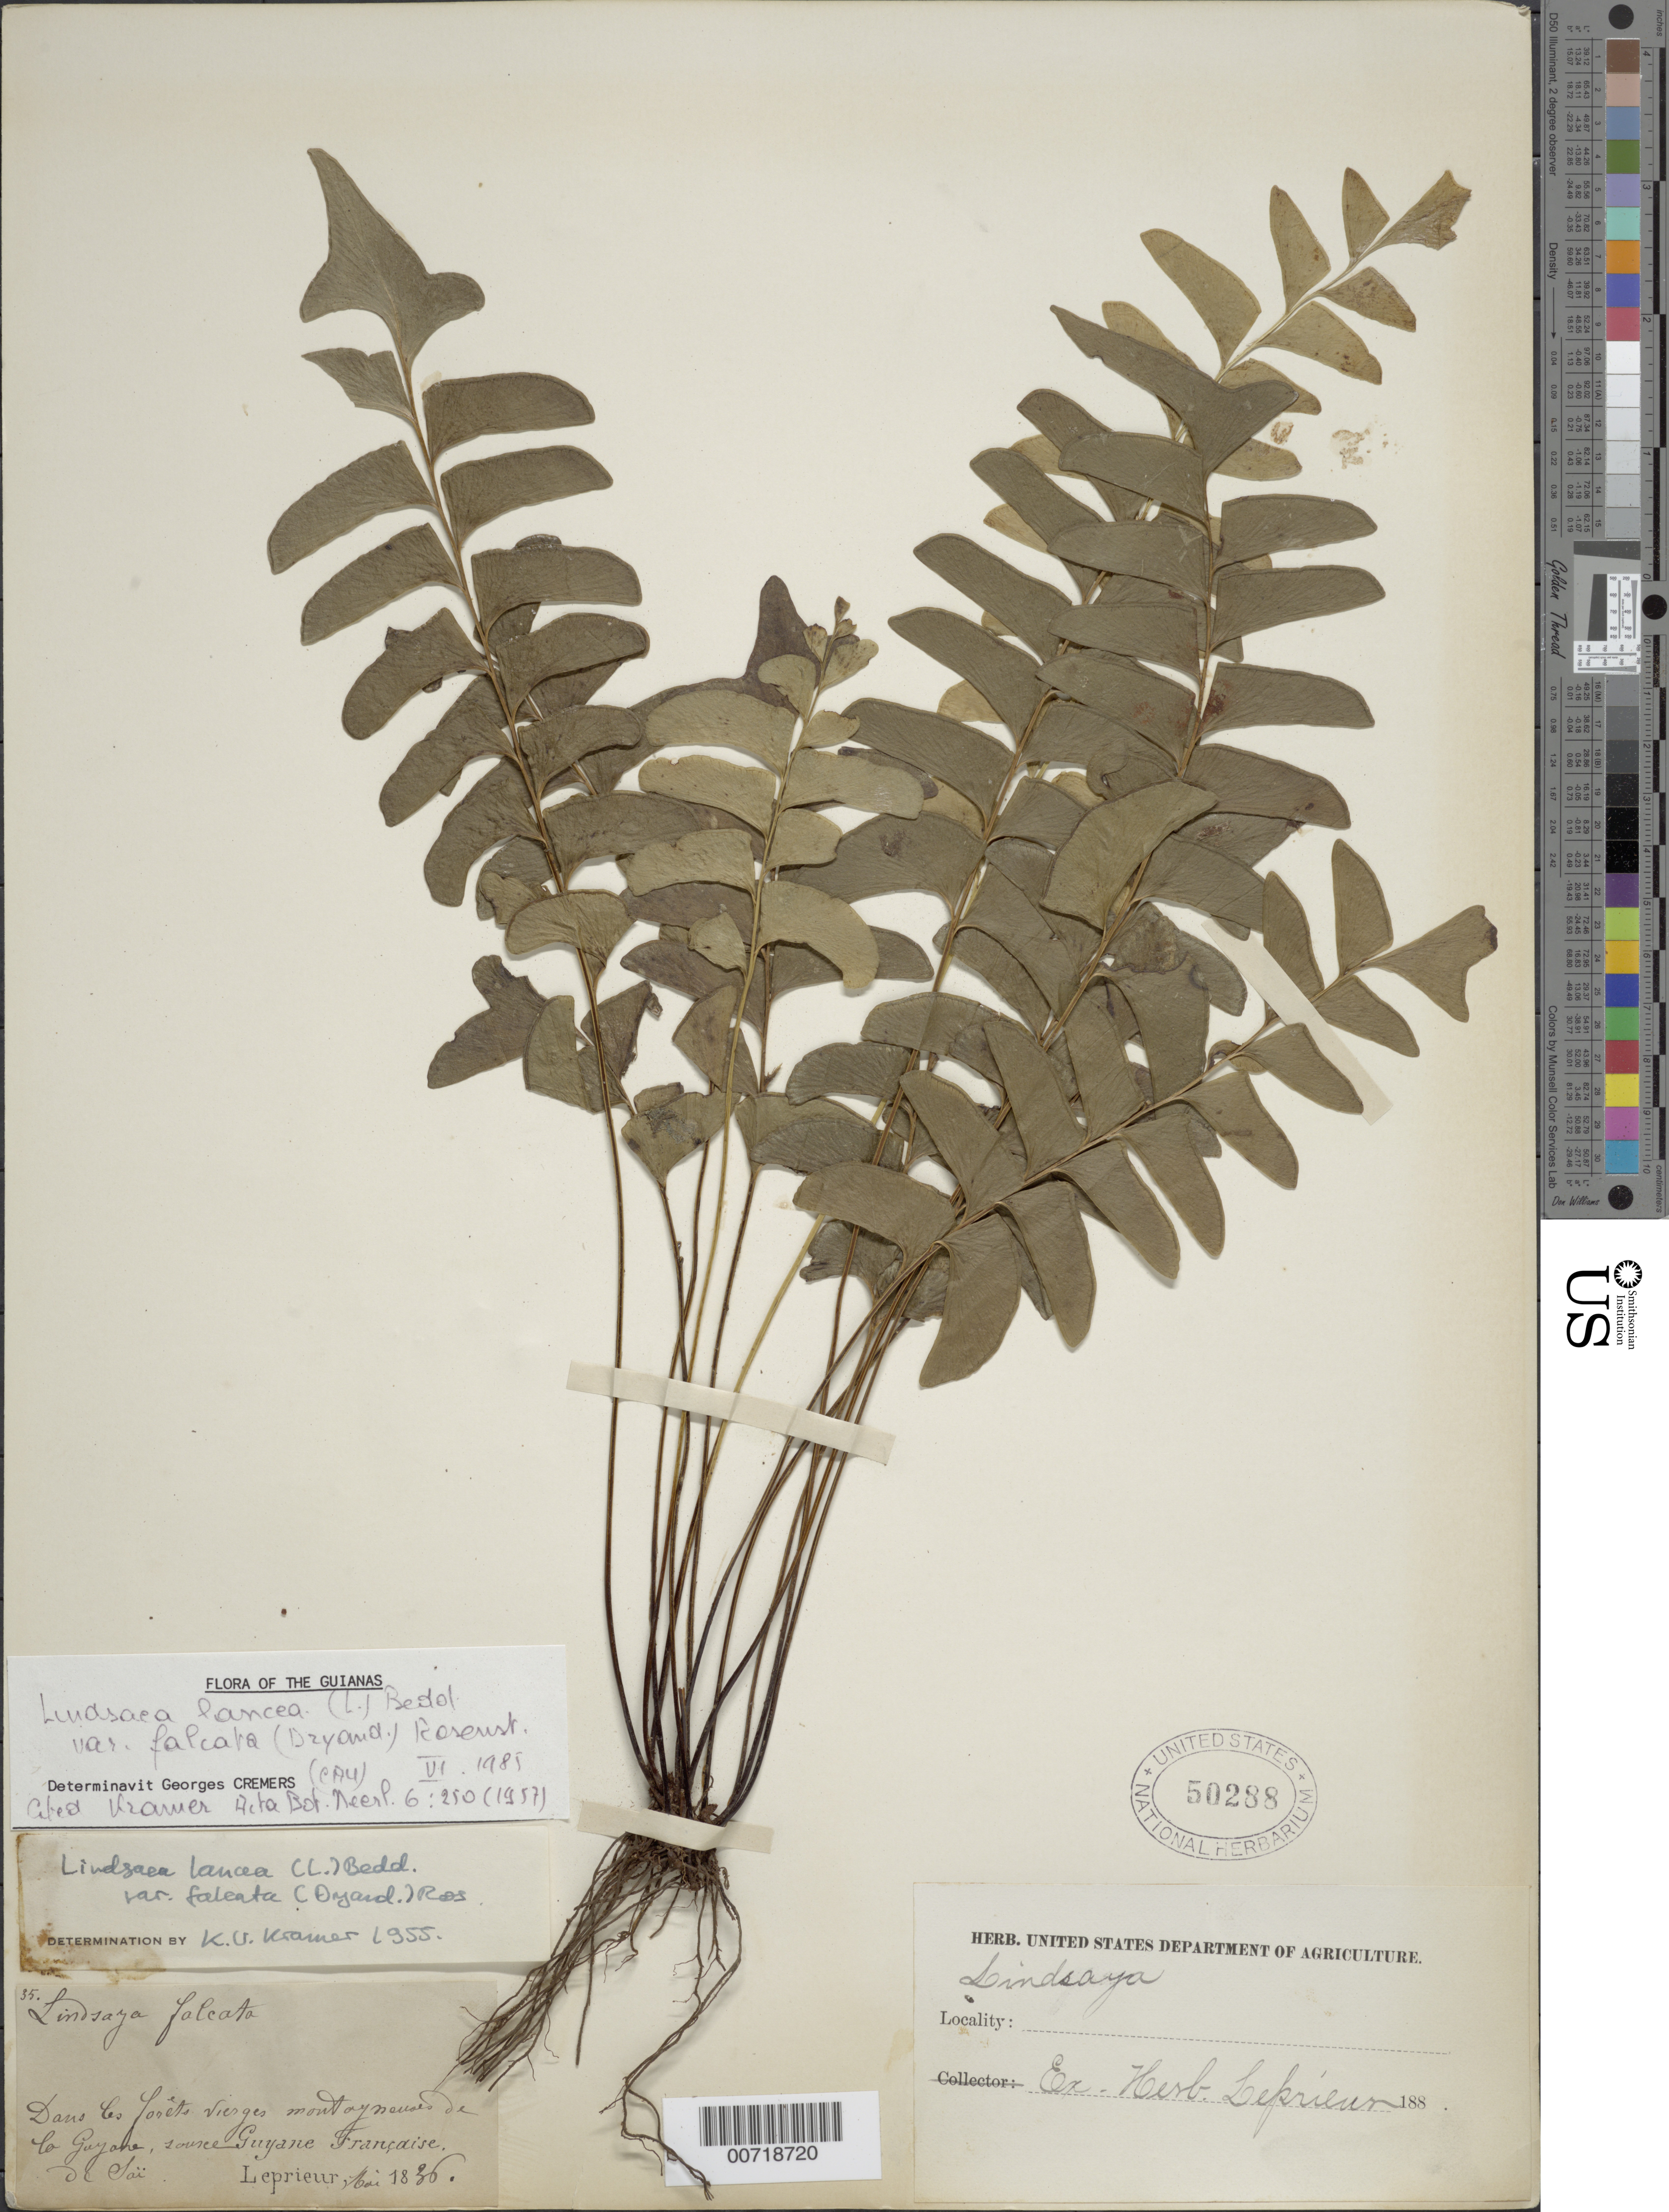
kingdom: Plantae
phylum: Tracheophyta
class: Polypodiopsida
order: Polypodiales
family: Lindsaeaceae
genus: Lindsaea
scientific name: Lindsaea lancea var. falcata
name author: (Dryand.) Rosenst.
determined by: Cremers, Georges A.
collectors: F. M. R. Leprieur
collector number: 35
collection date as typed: May 1836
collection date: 1836-05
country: French Guiana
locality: Saï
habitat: Dans les forêts vierges montayneuses de la Guyane, source de Saï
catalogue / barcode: US 50288